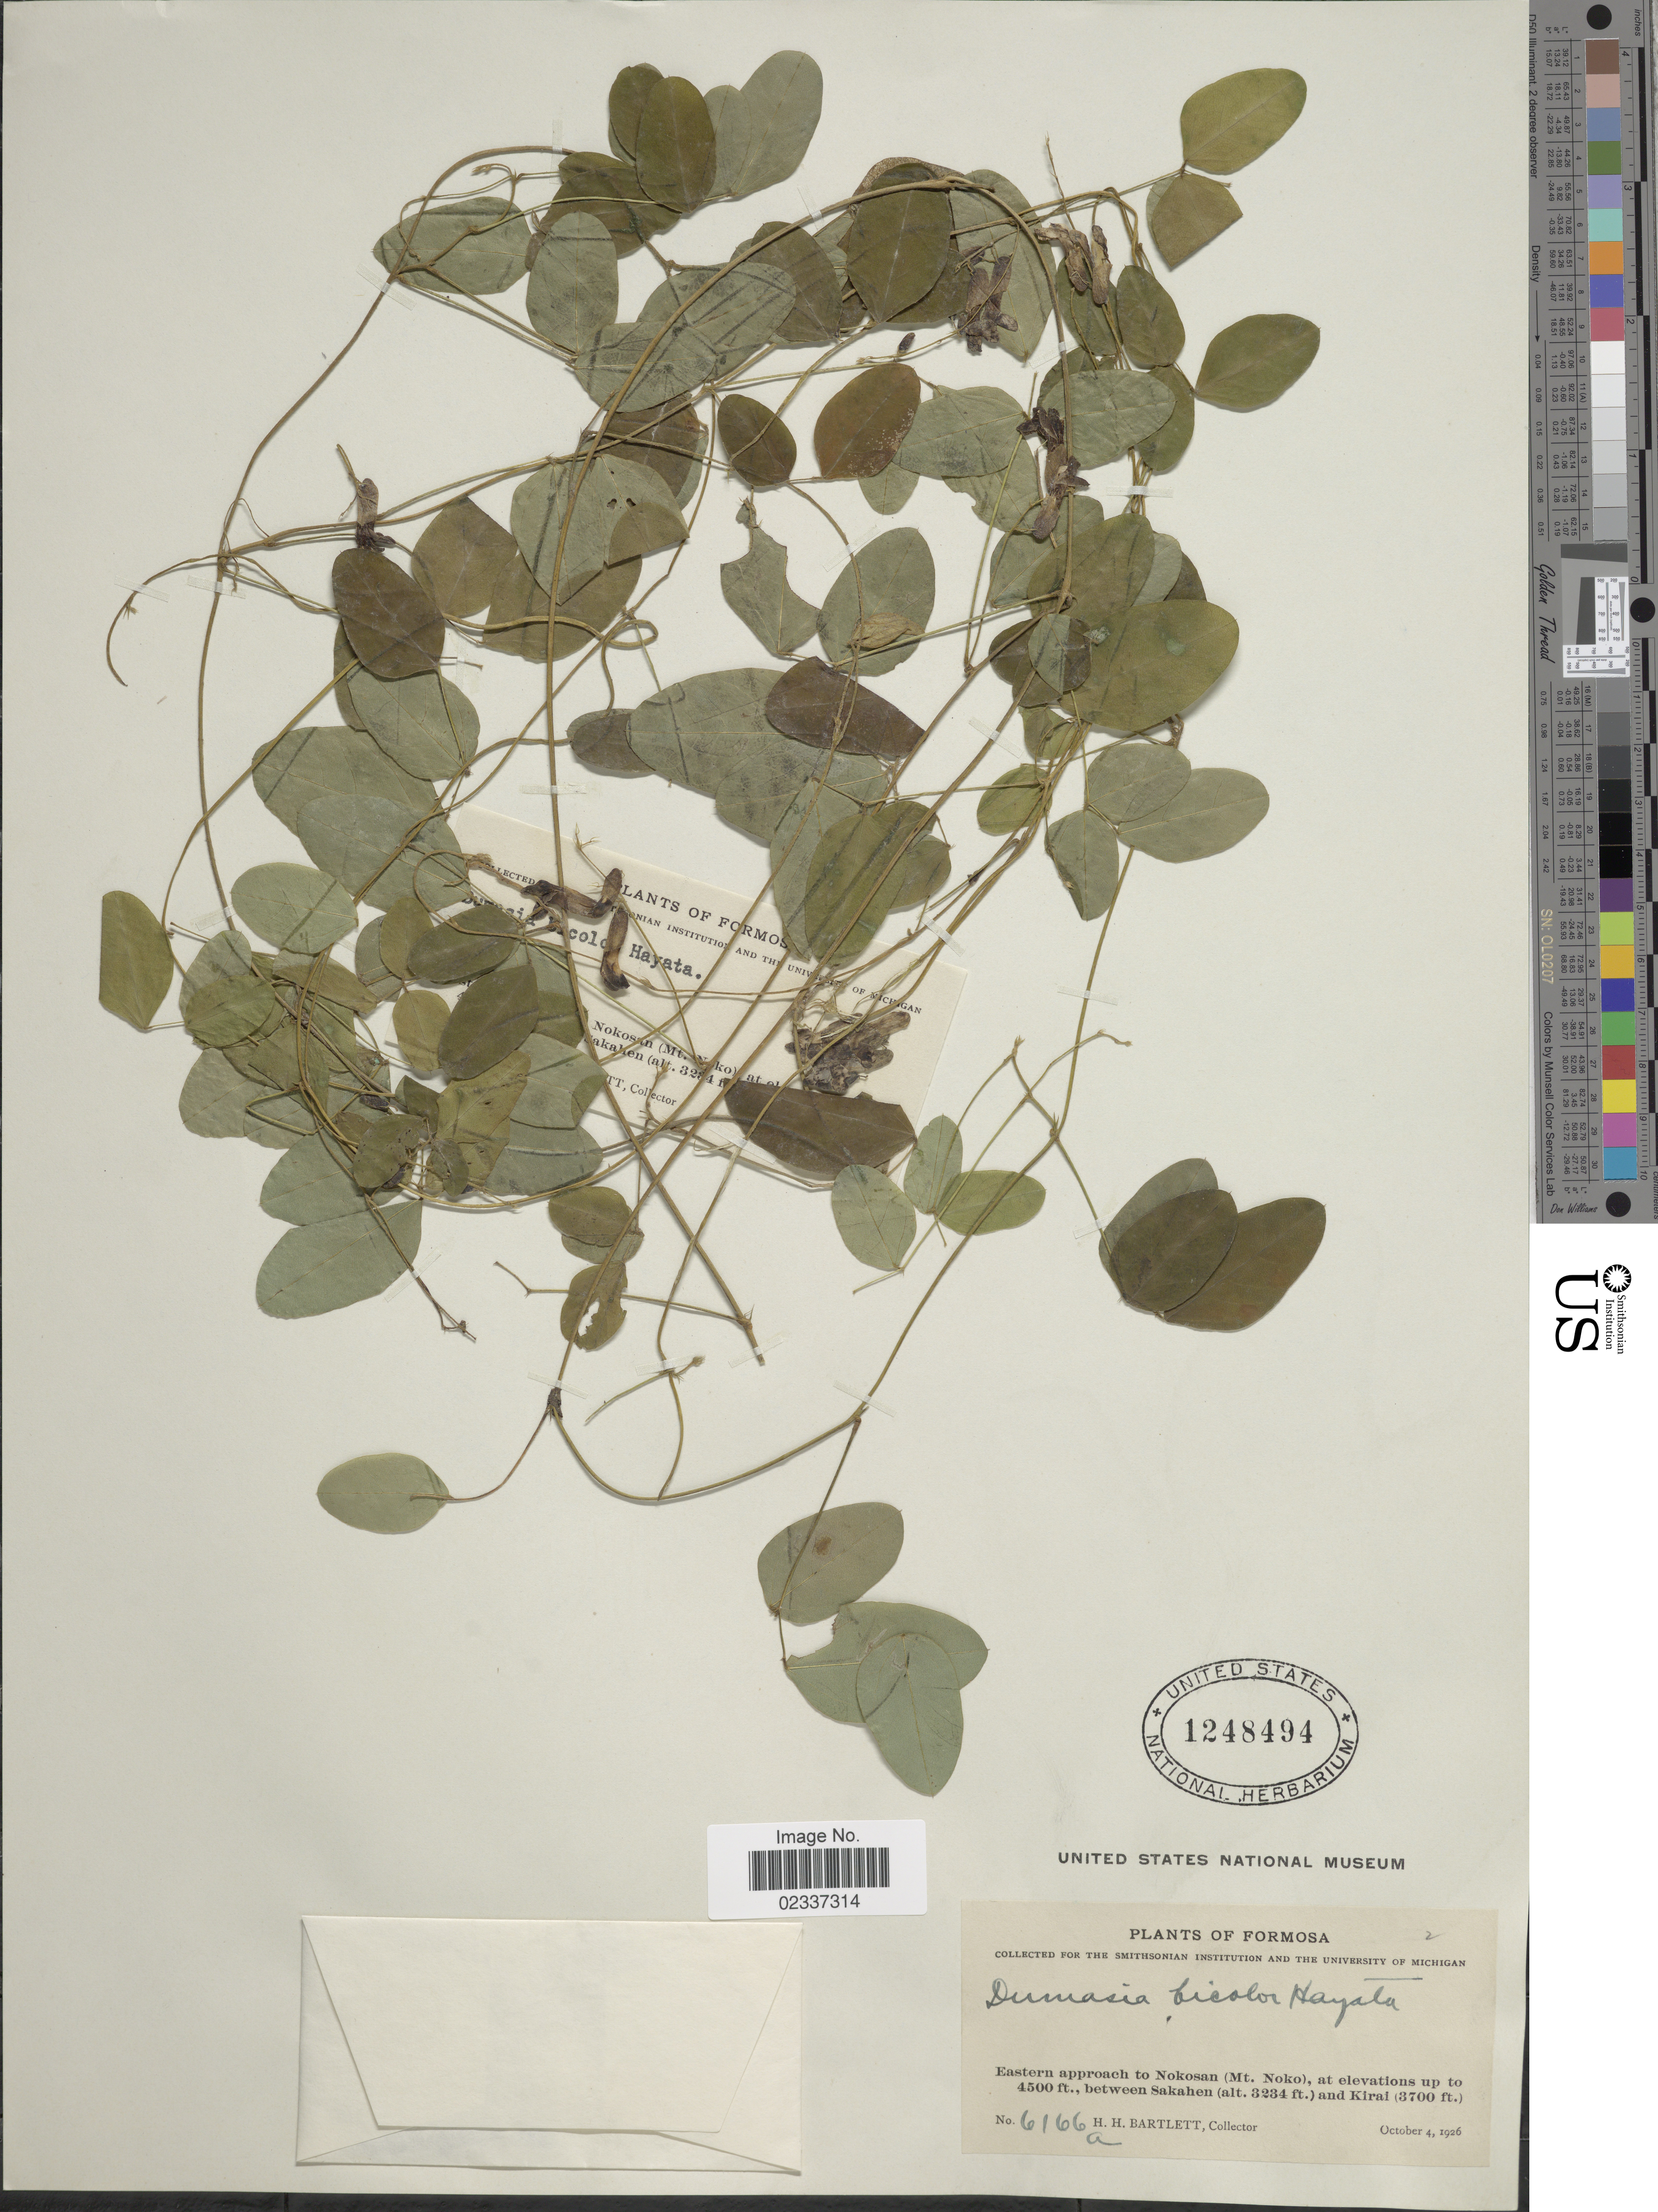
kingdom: Plantae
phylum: Tracheophyta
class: Magnoliopsida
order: Fabales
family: Fabaceae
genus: Dumasia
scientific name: Dumasia bicolor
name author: Hayata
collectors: H. H. Bartlett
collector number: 6166a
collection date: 1926-10-04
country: Taiwan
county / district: Hualien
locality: Formosa, Eastern approach to Nokosan (Mt. Noko) between Sakahen and Kirai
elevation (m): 1372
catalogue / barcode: US 1248494